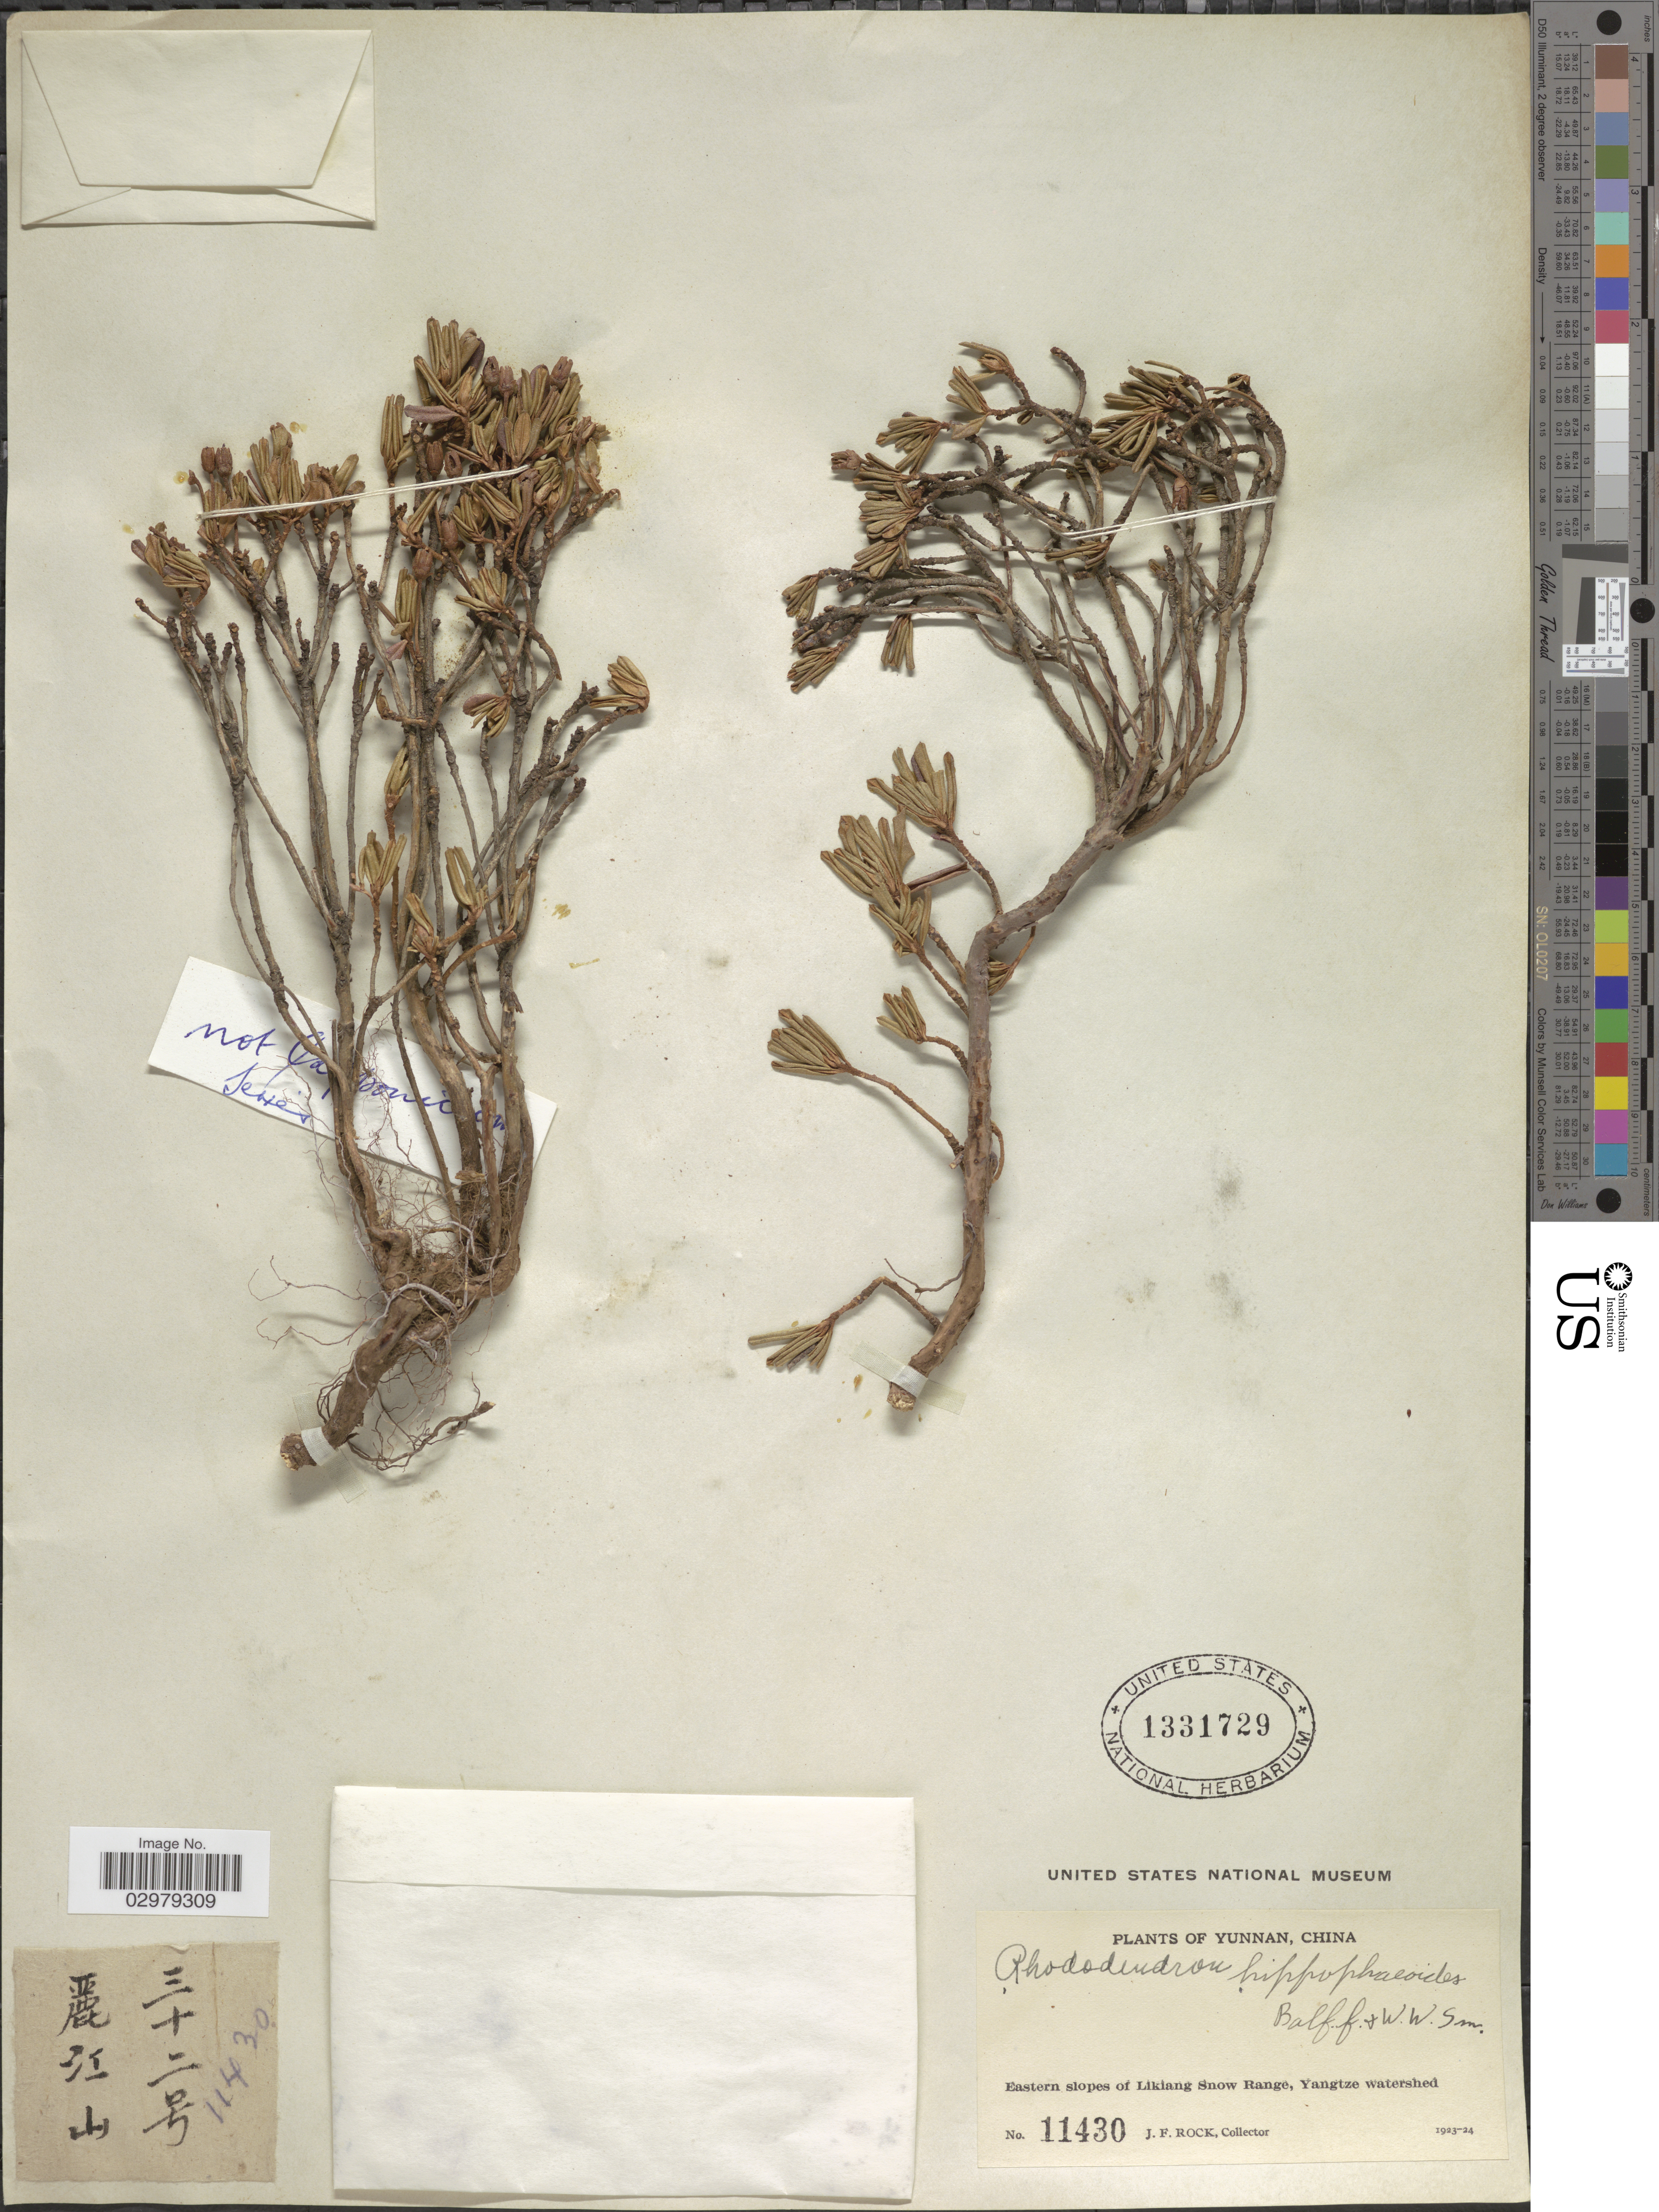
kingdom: Plantae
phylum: Tracheophyta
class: Magnoliopsida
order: Ericales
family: Ericaceae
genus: Rhododendron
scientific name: Rhododendron sp.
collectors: J. Rock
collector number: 11430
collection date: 1923/1924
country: China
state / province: Yunnan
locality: Eastern slopes of Likiang Snow Range, Yangtze watershed.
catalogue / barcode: US 1331729